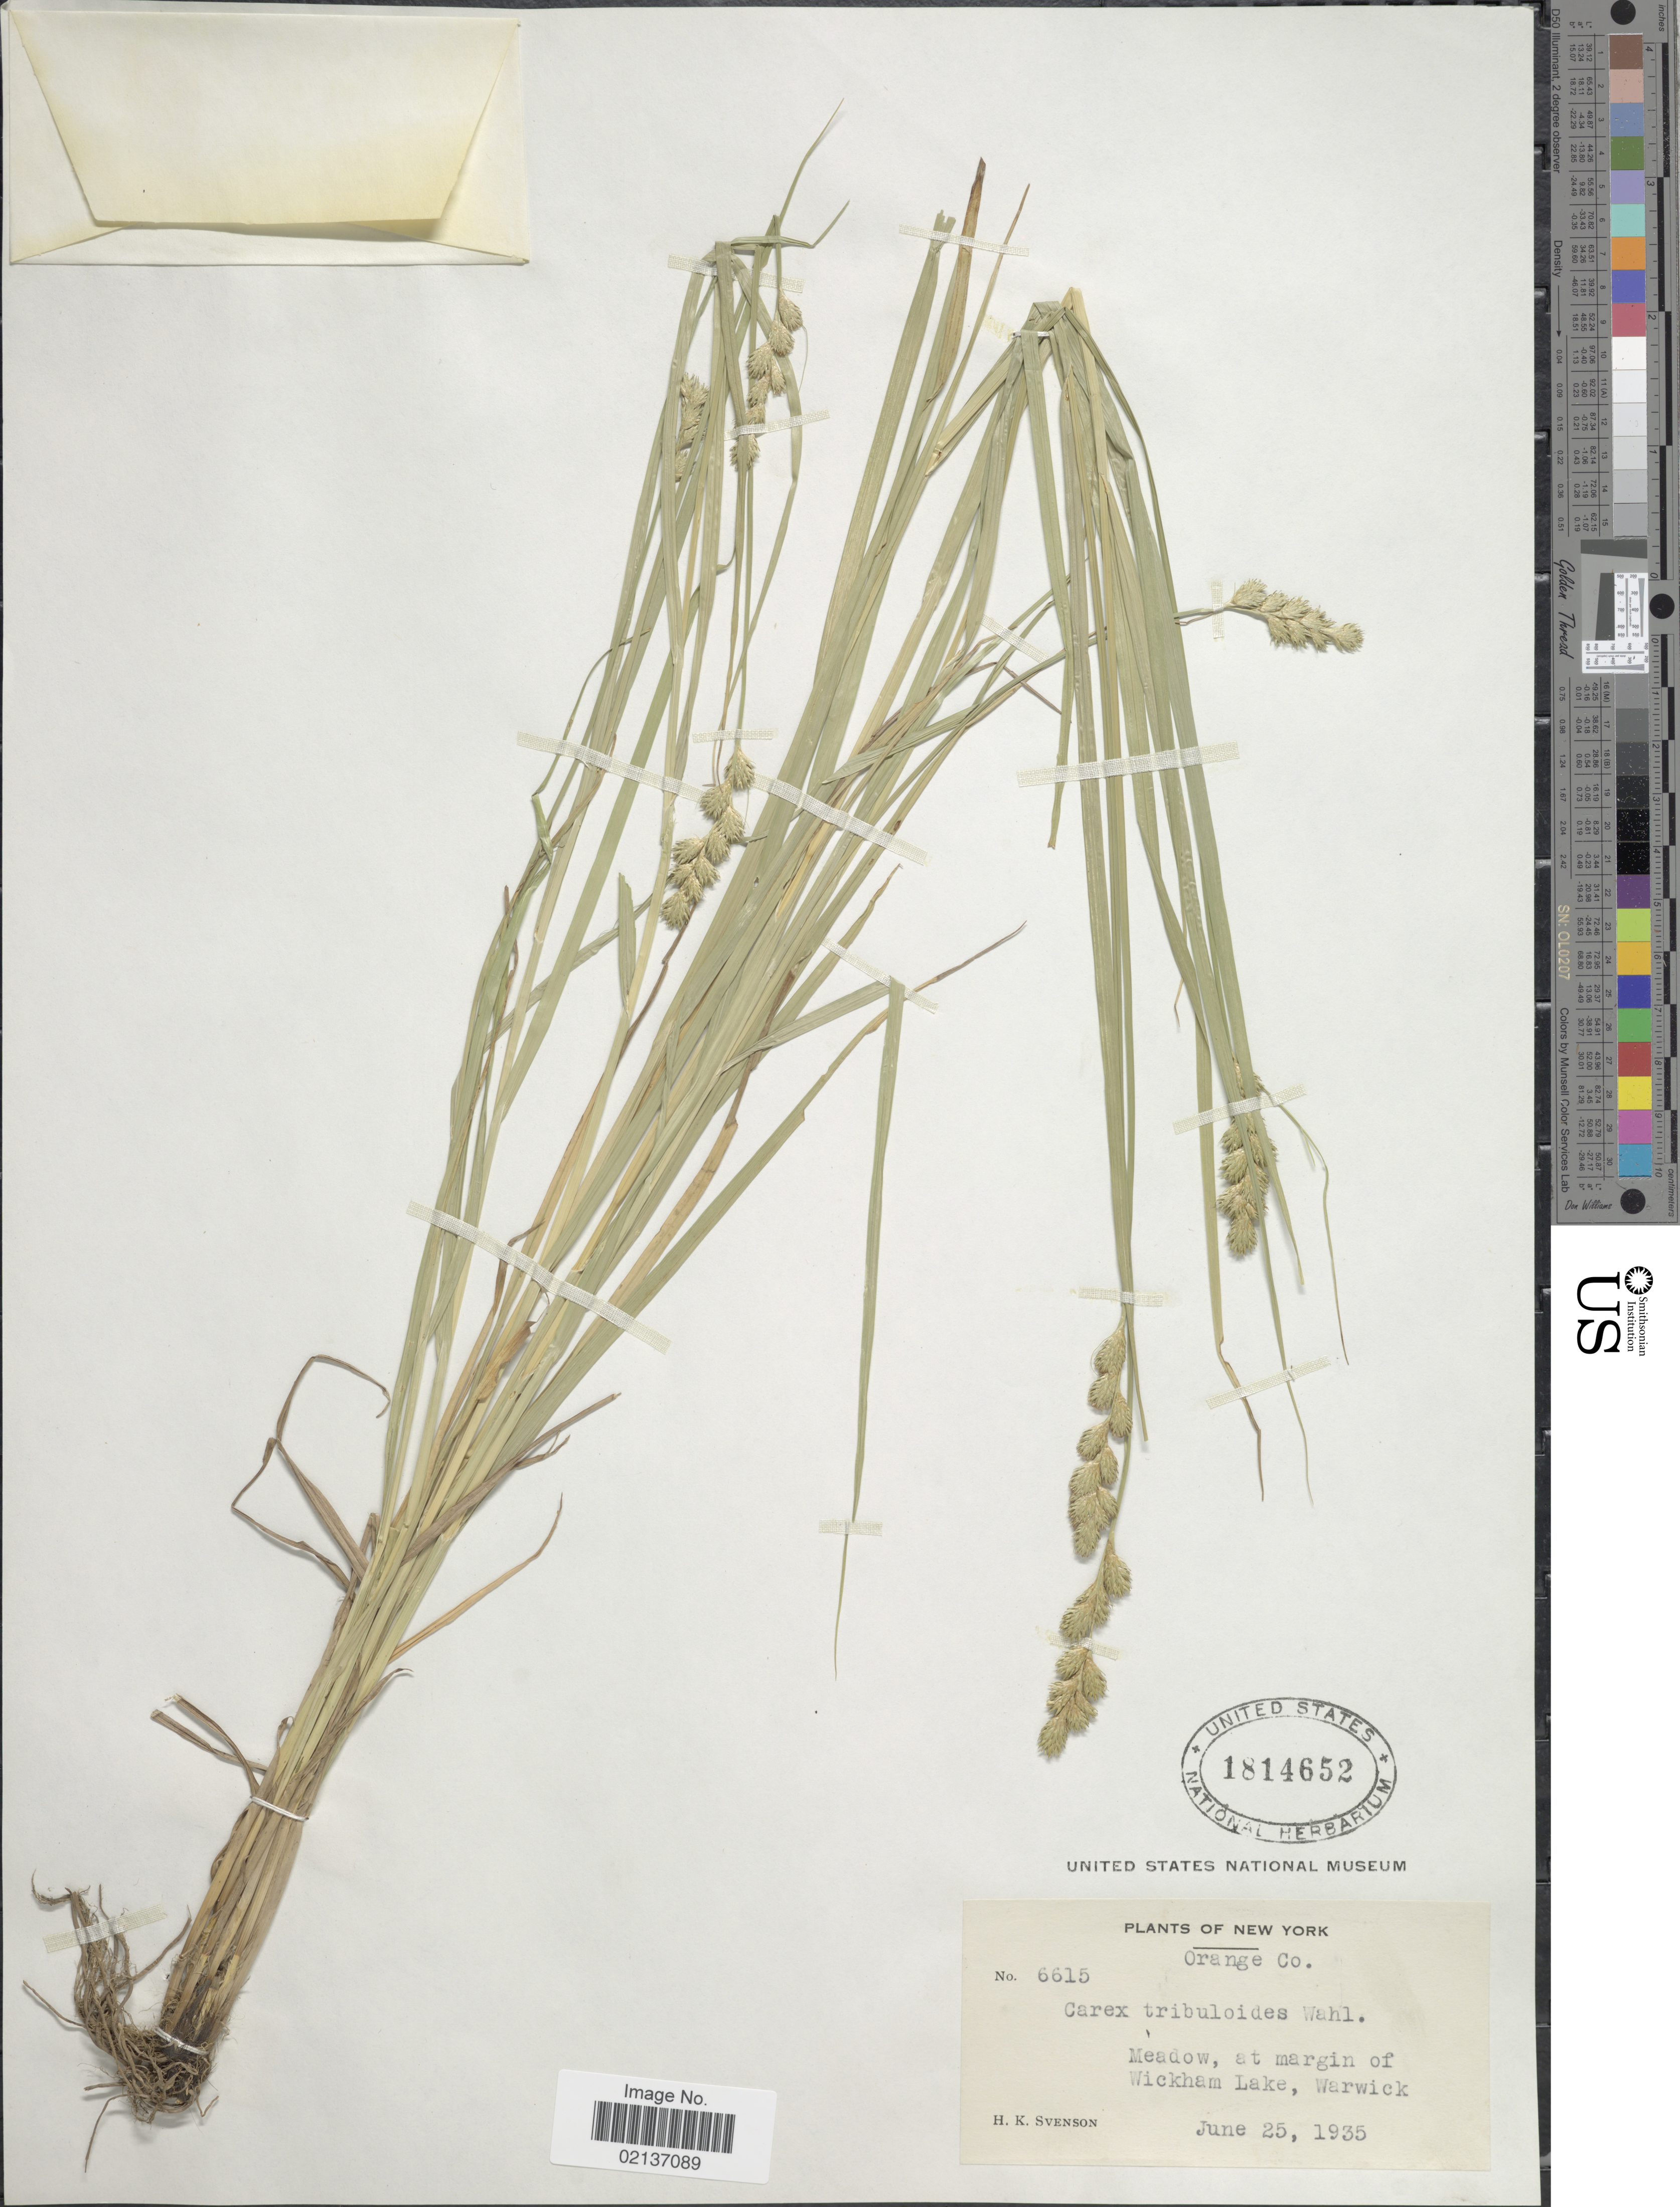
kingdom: Plantae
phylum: Tracheophyta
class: Liliopsida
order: Poales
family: Cyperaceae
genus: Carex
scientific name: Carex tribuloides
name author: Wahlenb.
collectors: H. K. Svenson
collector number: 6615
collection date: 1935-06-25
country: United States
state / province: New York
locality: Orange Co, Wickham Lake, Warwick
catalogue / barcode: US 1814652